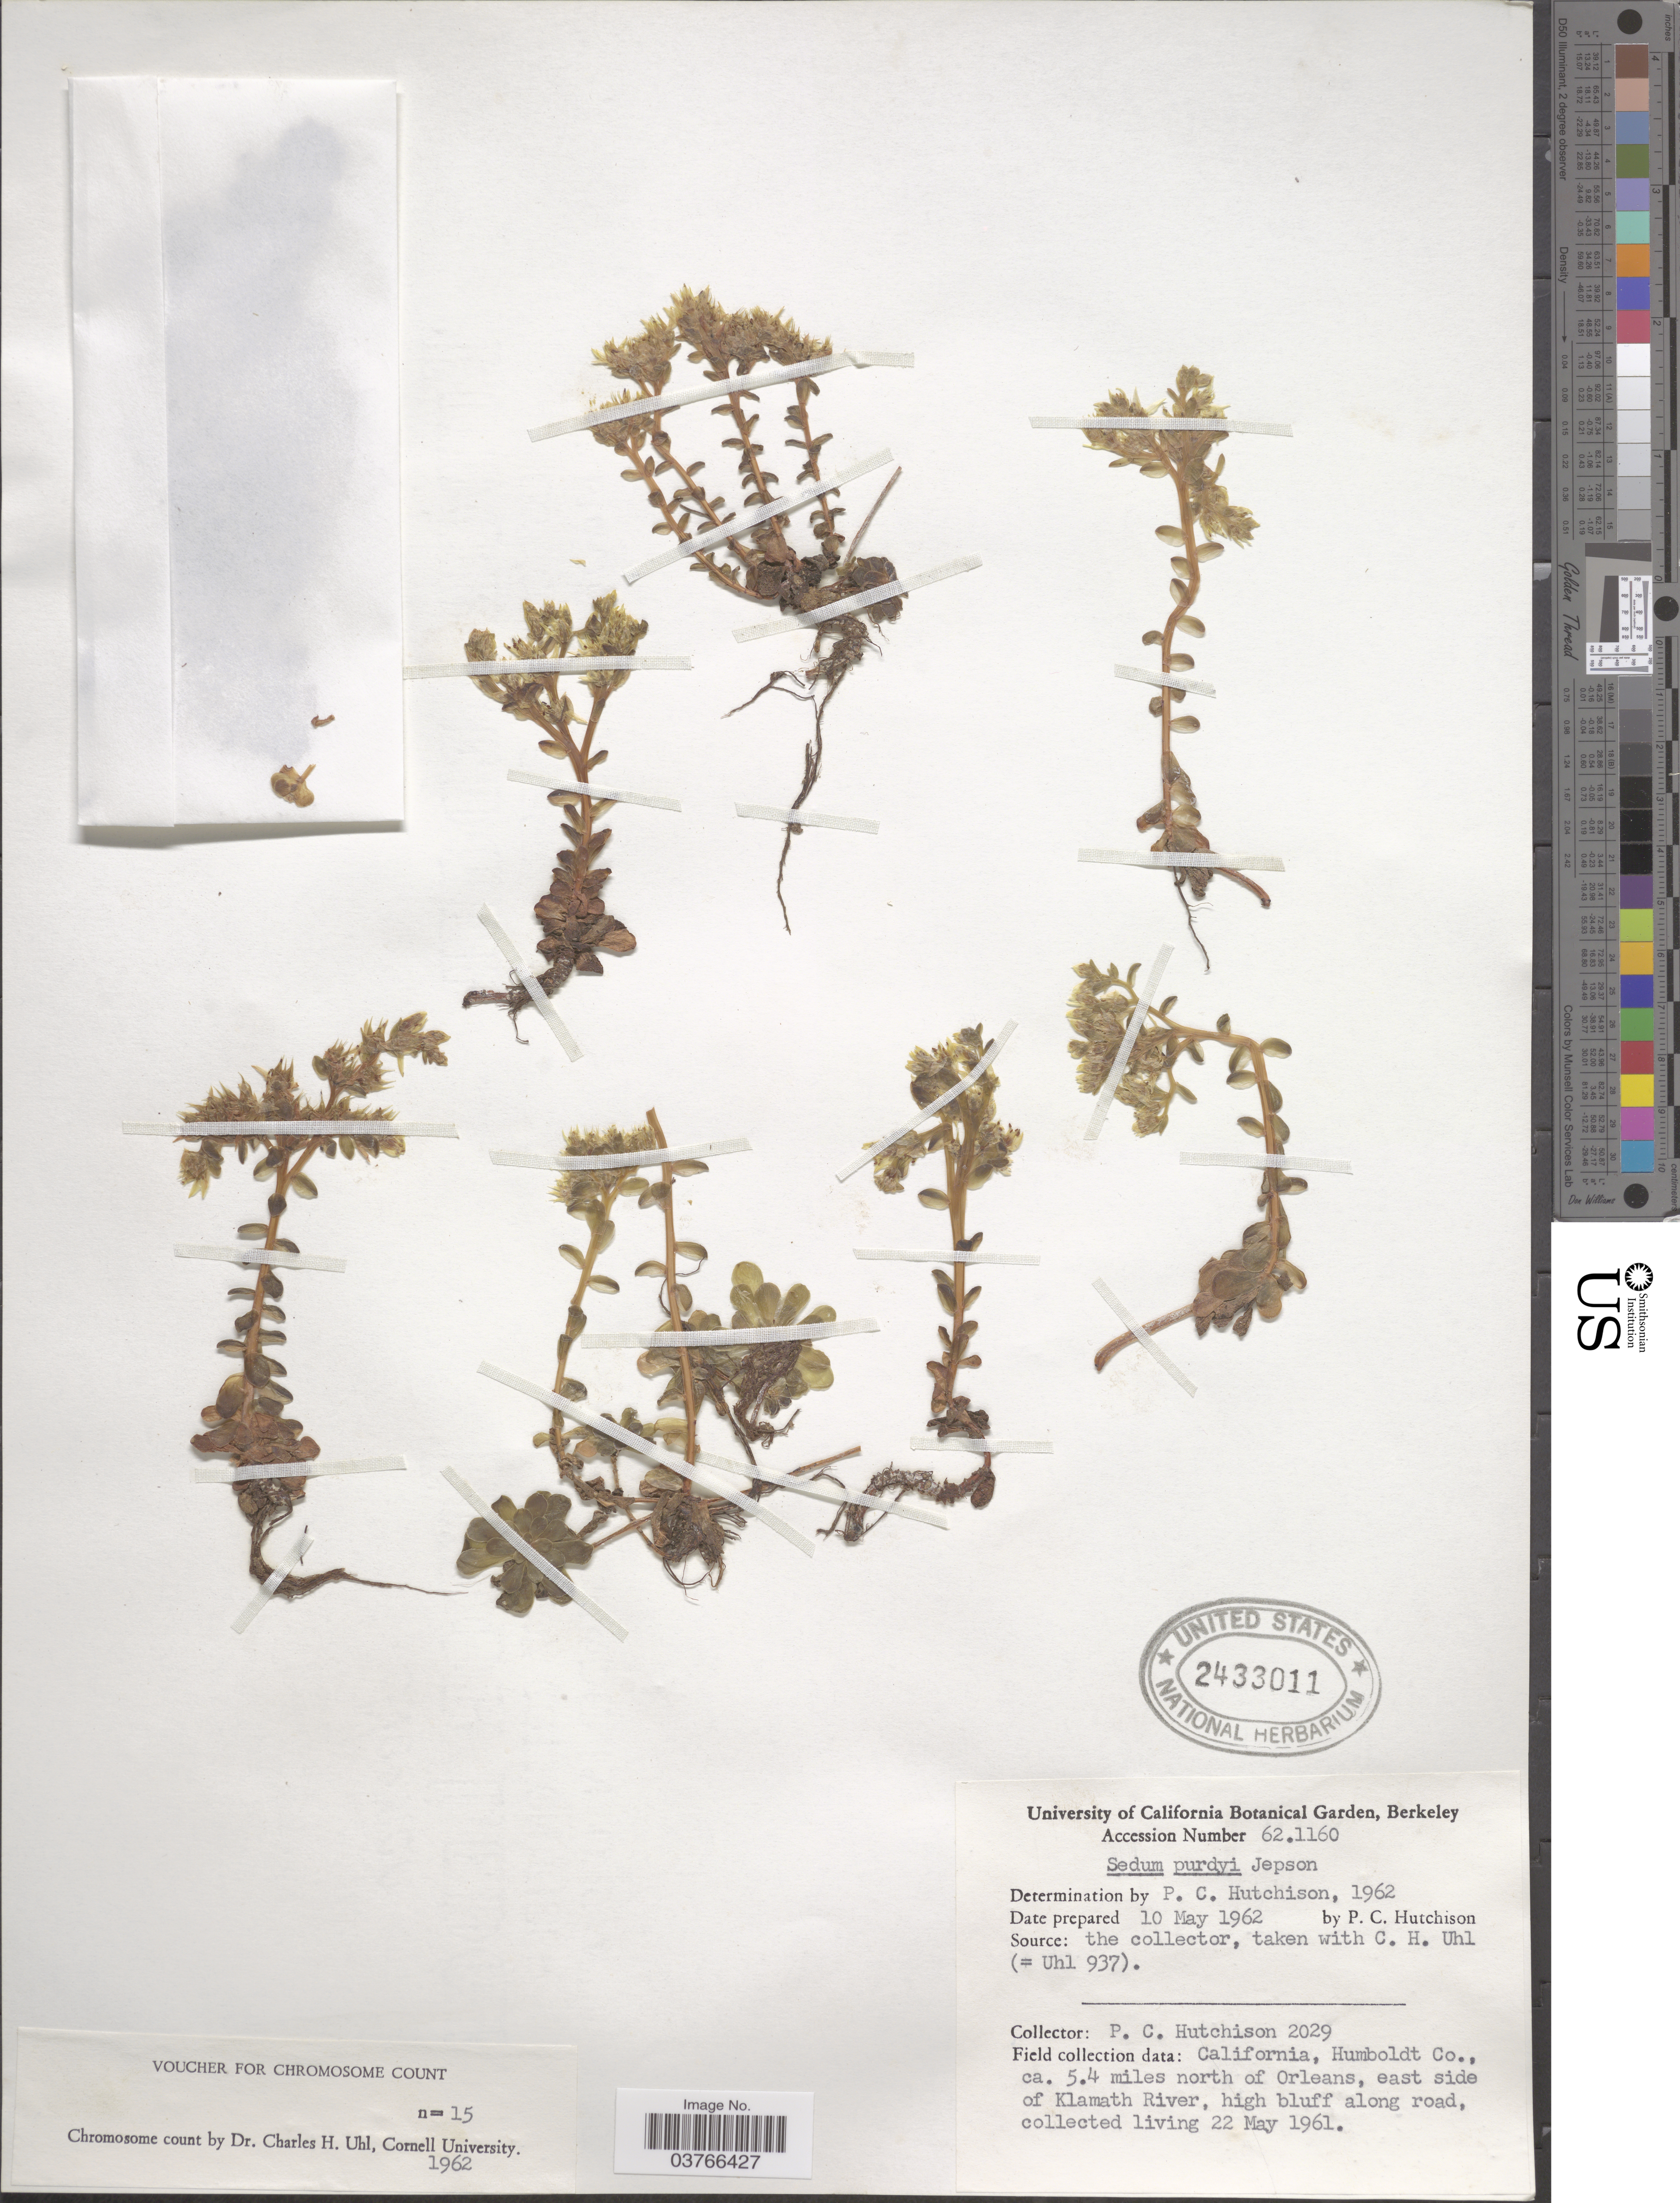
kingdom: Plantae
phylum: Tracheophyta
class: Magnoliopsida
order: Saxifragales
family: Crassulaceae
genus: Sedum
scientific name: Sedum purdyi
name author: Jeps.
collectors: P. C. Hutchison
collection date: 1962-05-10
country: United States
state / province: California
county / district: Alameda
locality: University of California Botanical Garden, Berkeley.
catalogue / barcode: US 2433011